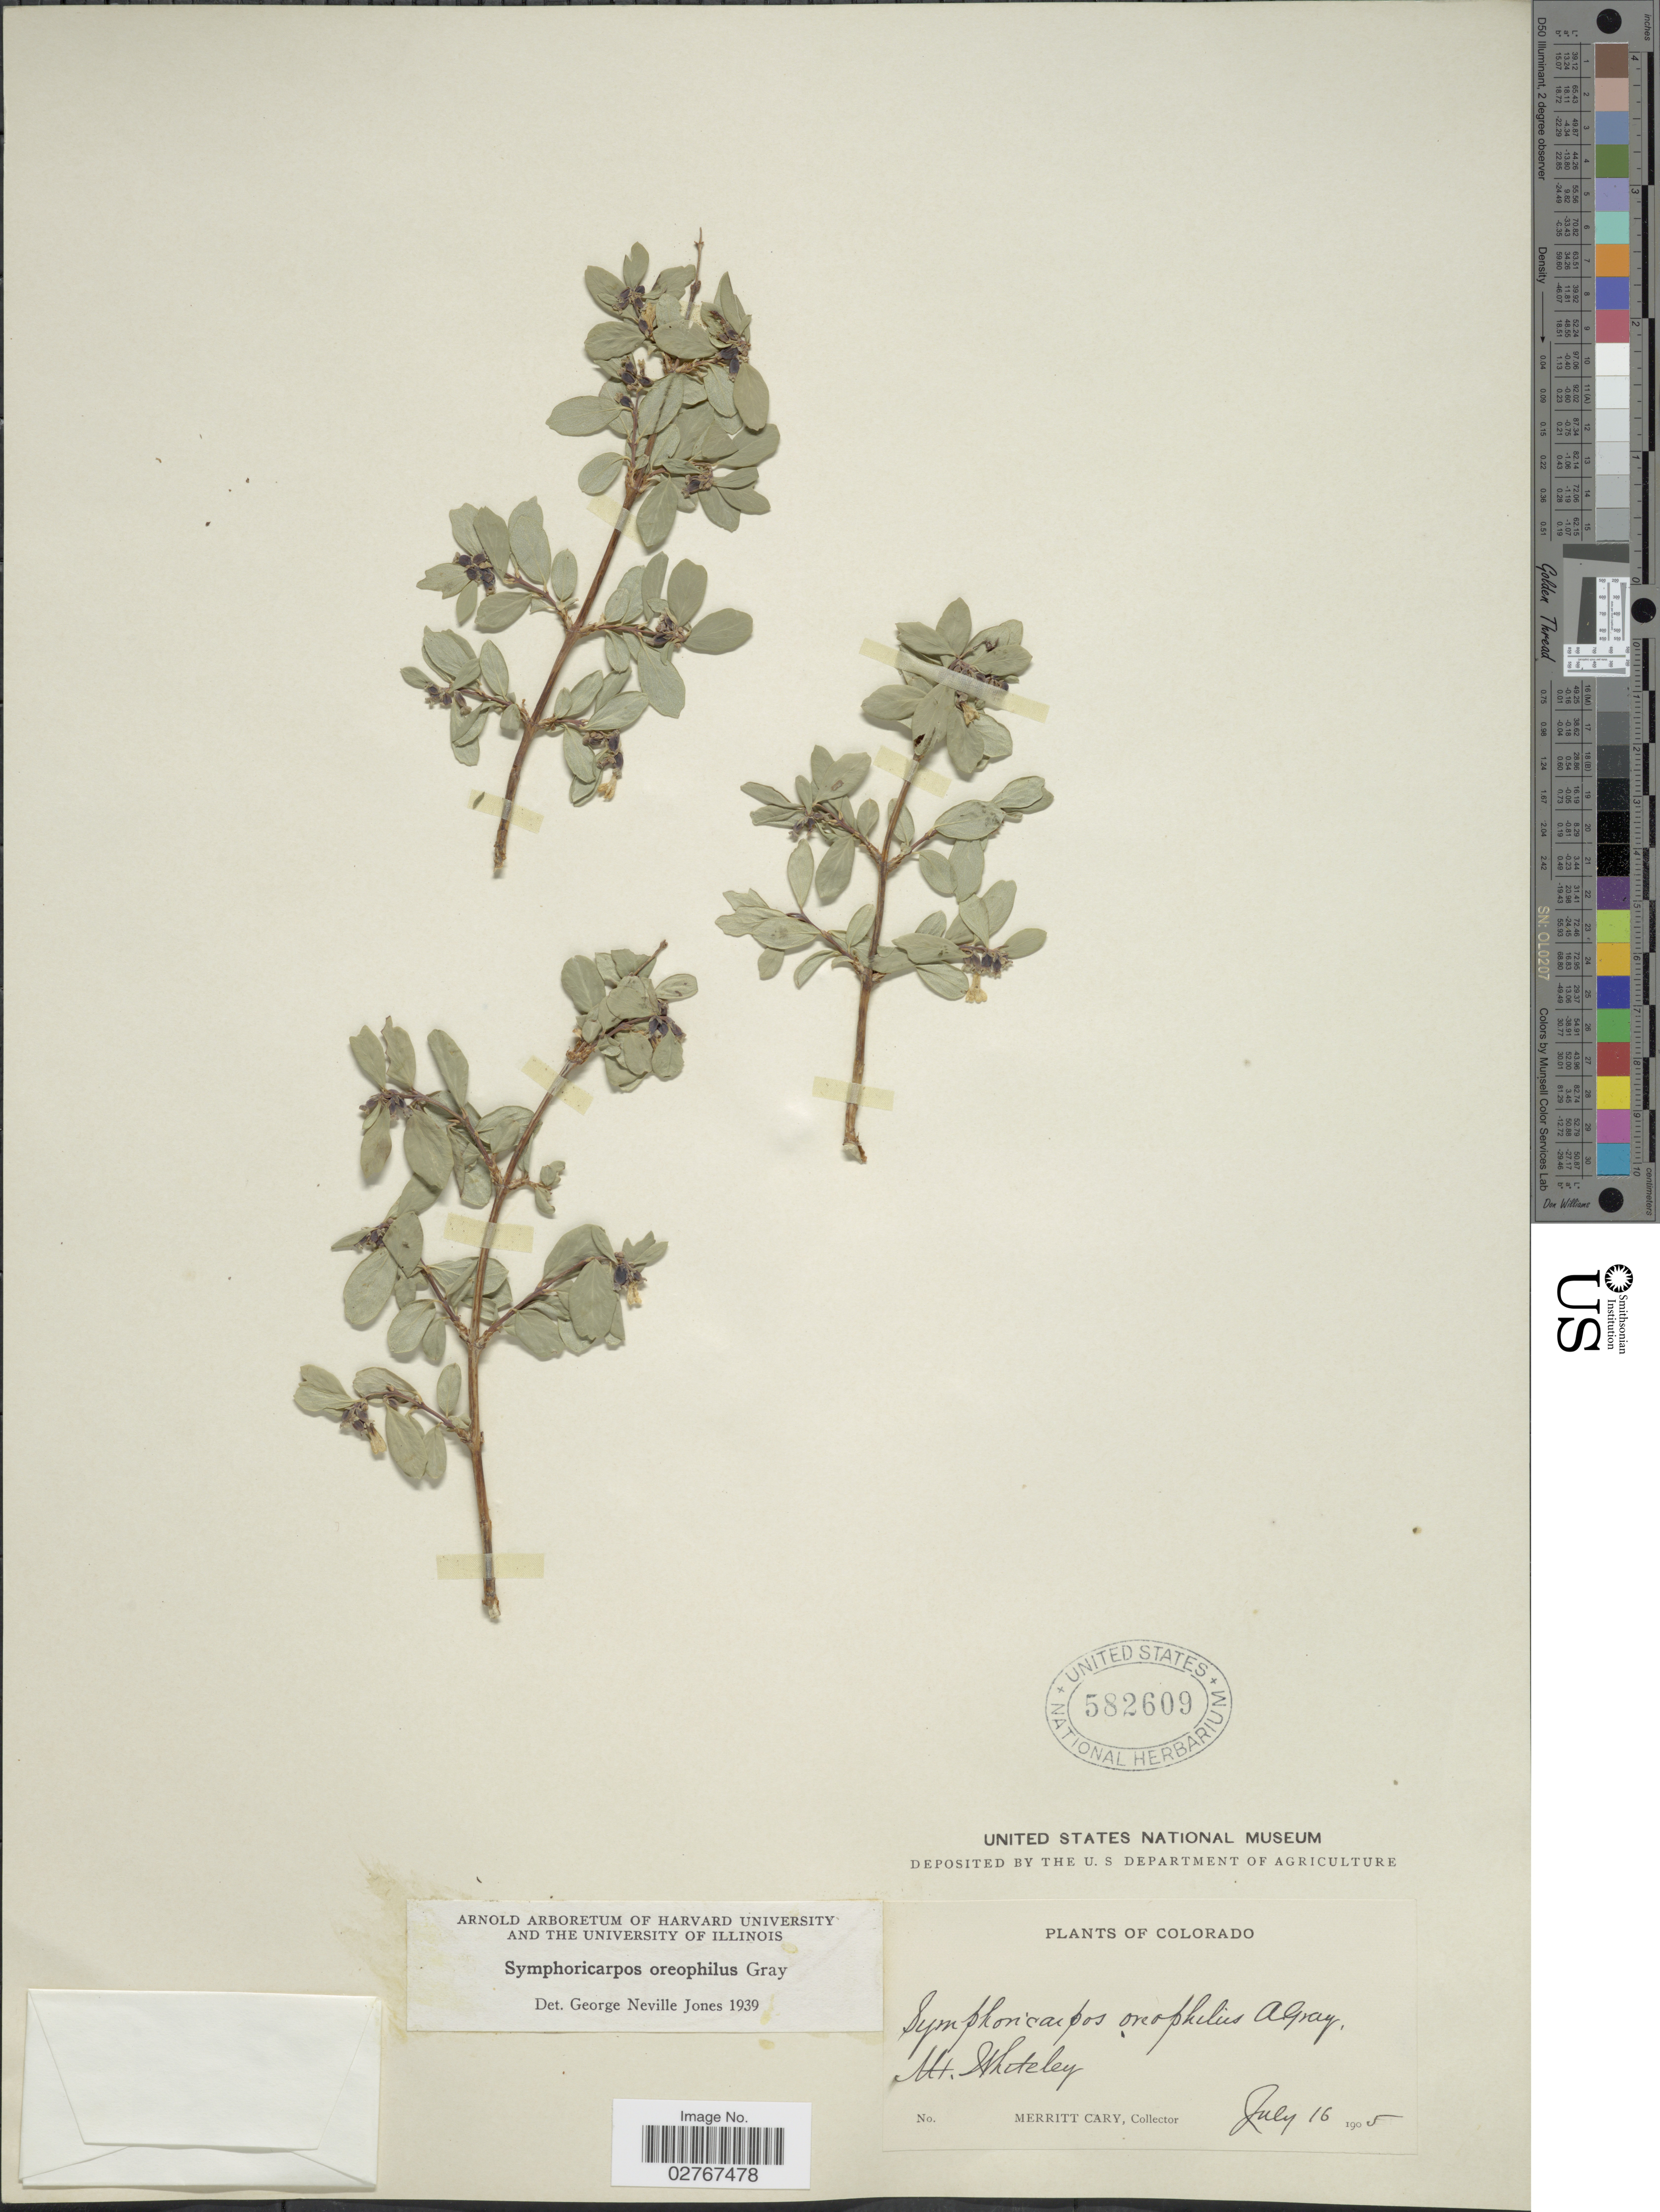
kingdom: Plantae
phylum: Tracheophyta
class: Magnoliopsida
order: Dipsacales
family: Caprifoliaceae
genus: Symphoricarpos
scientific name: Symphoricarpos oreophilus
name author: A. Gray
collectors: C. Merritt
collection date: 1905-07-16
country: United States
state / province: Colorado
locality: Mt. Whiteley.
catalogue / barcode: US 582609